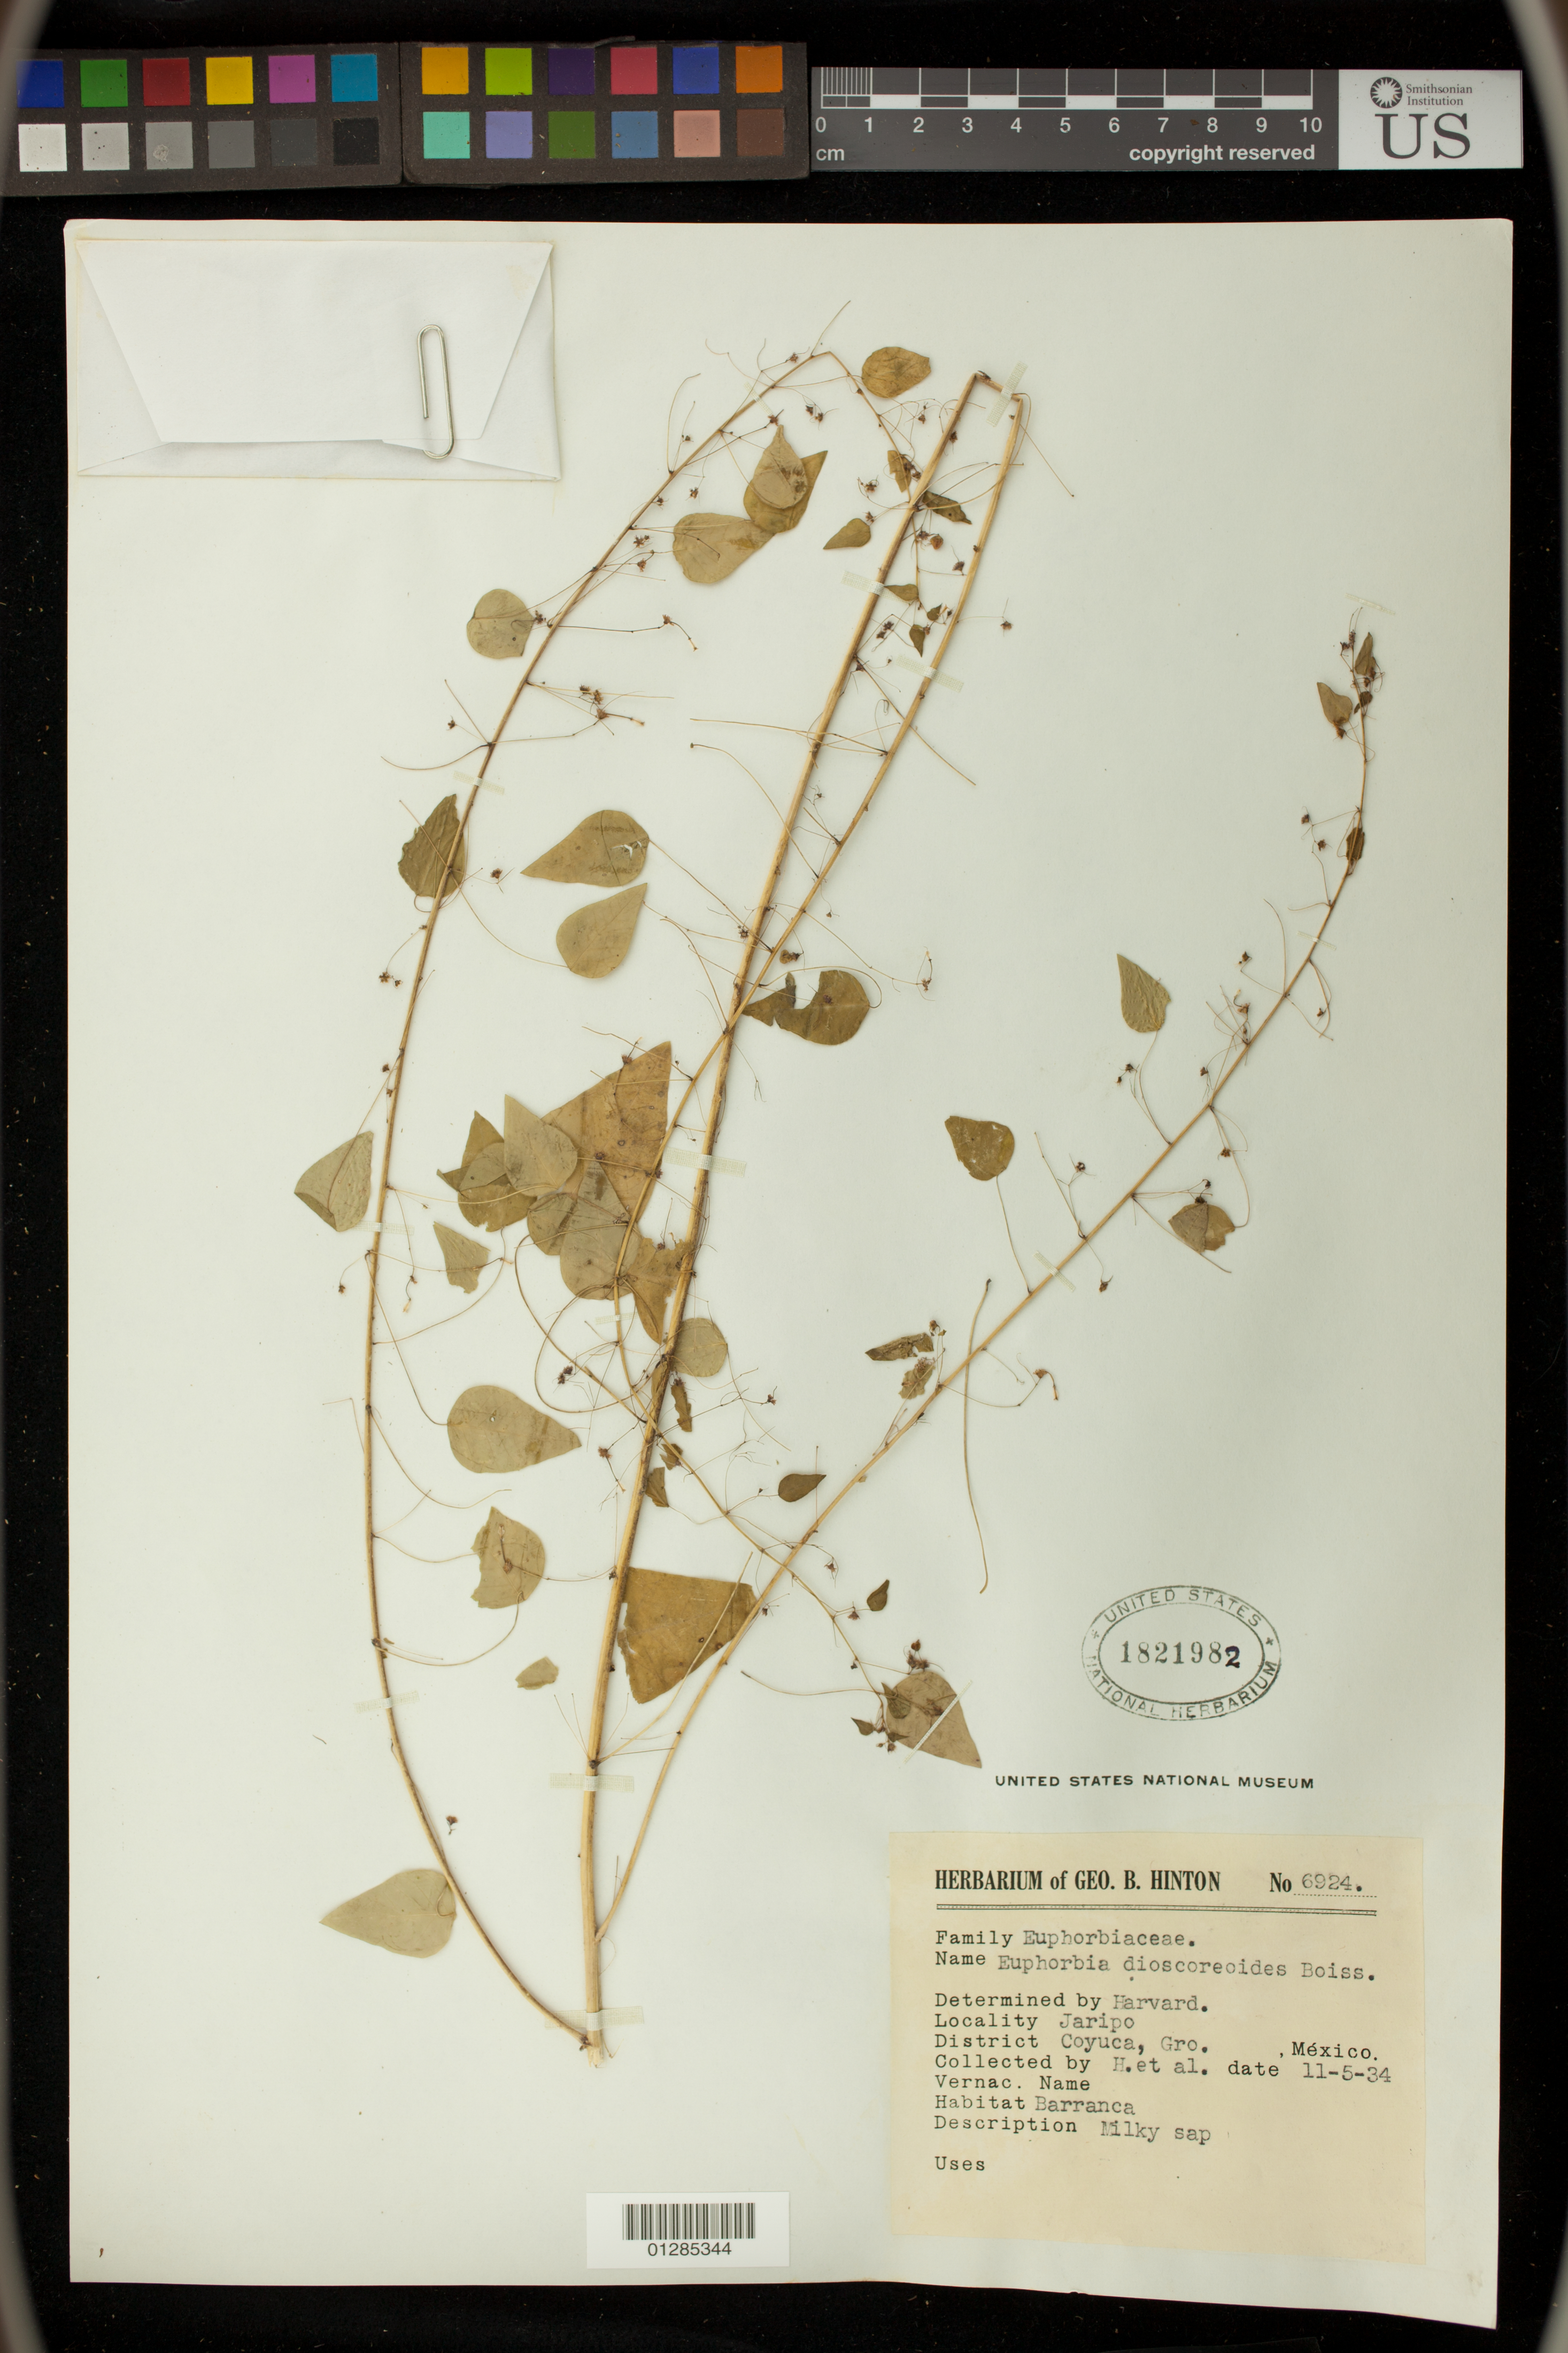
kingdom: Plantae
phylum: Tracheophyta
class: Magnoliopsida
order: Malpighiales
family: Euphorbiaceae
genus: Euphorbia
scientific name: Euphorbia dioscoreoides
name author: Boiss.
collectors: G. B. Hinton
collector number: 6924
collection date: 1934-11-05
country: Mexico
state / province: Guerrero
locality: Jaripo, District Coyuca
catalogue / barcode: US 1821982